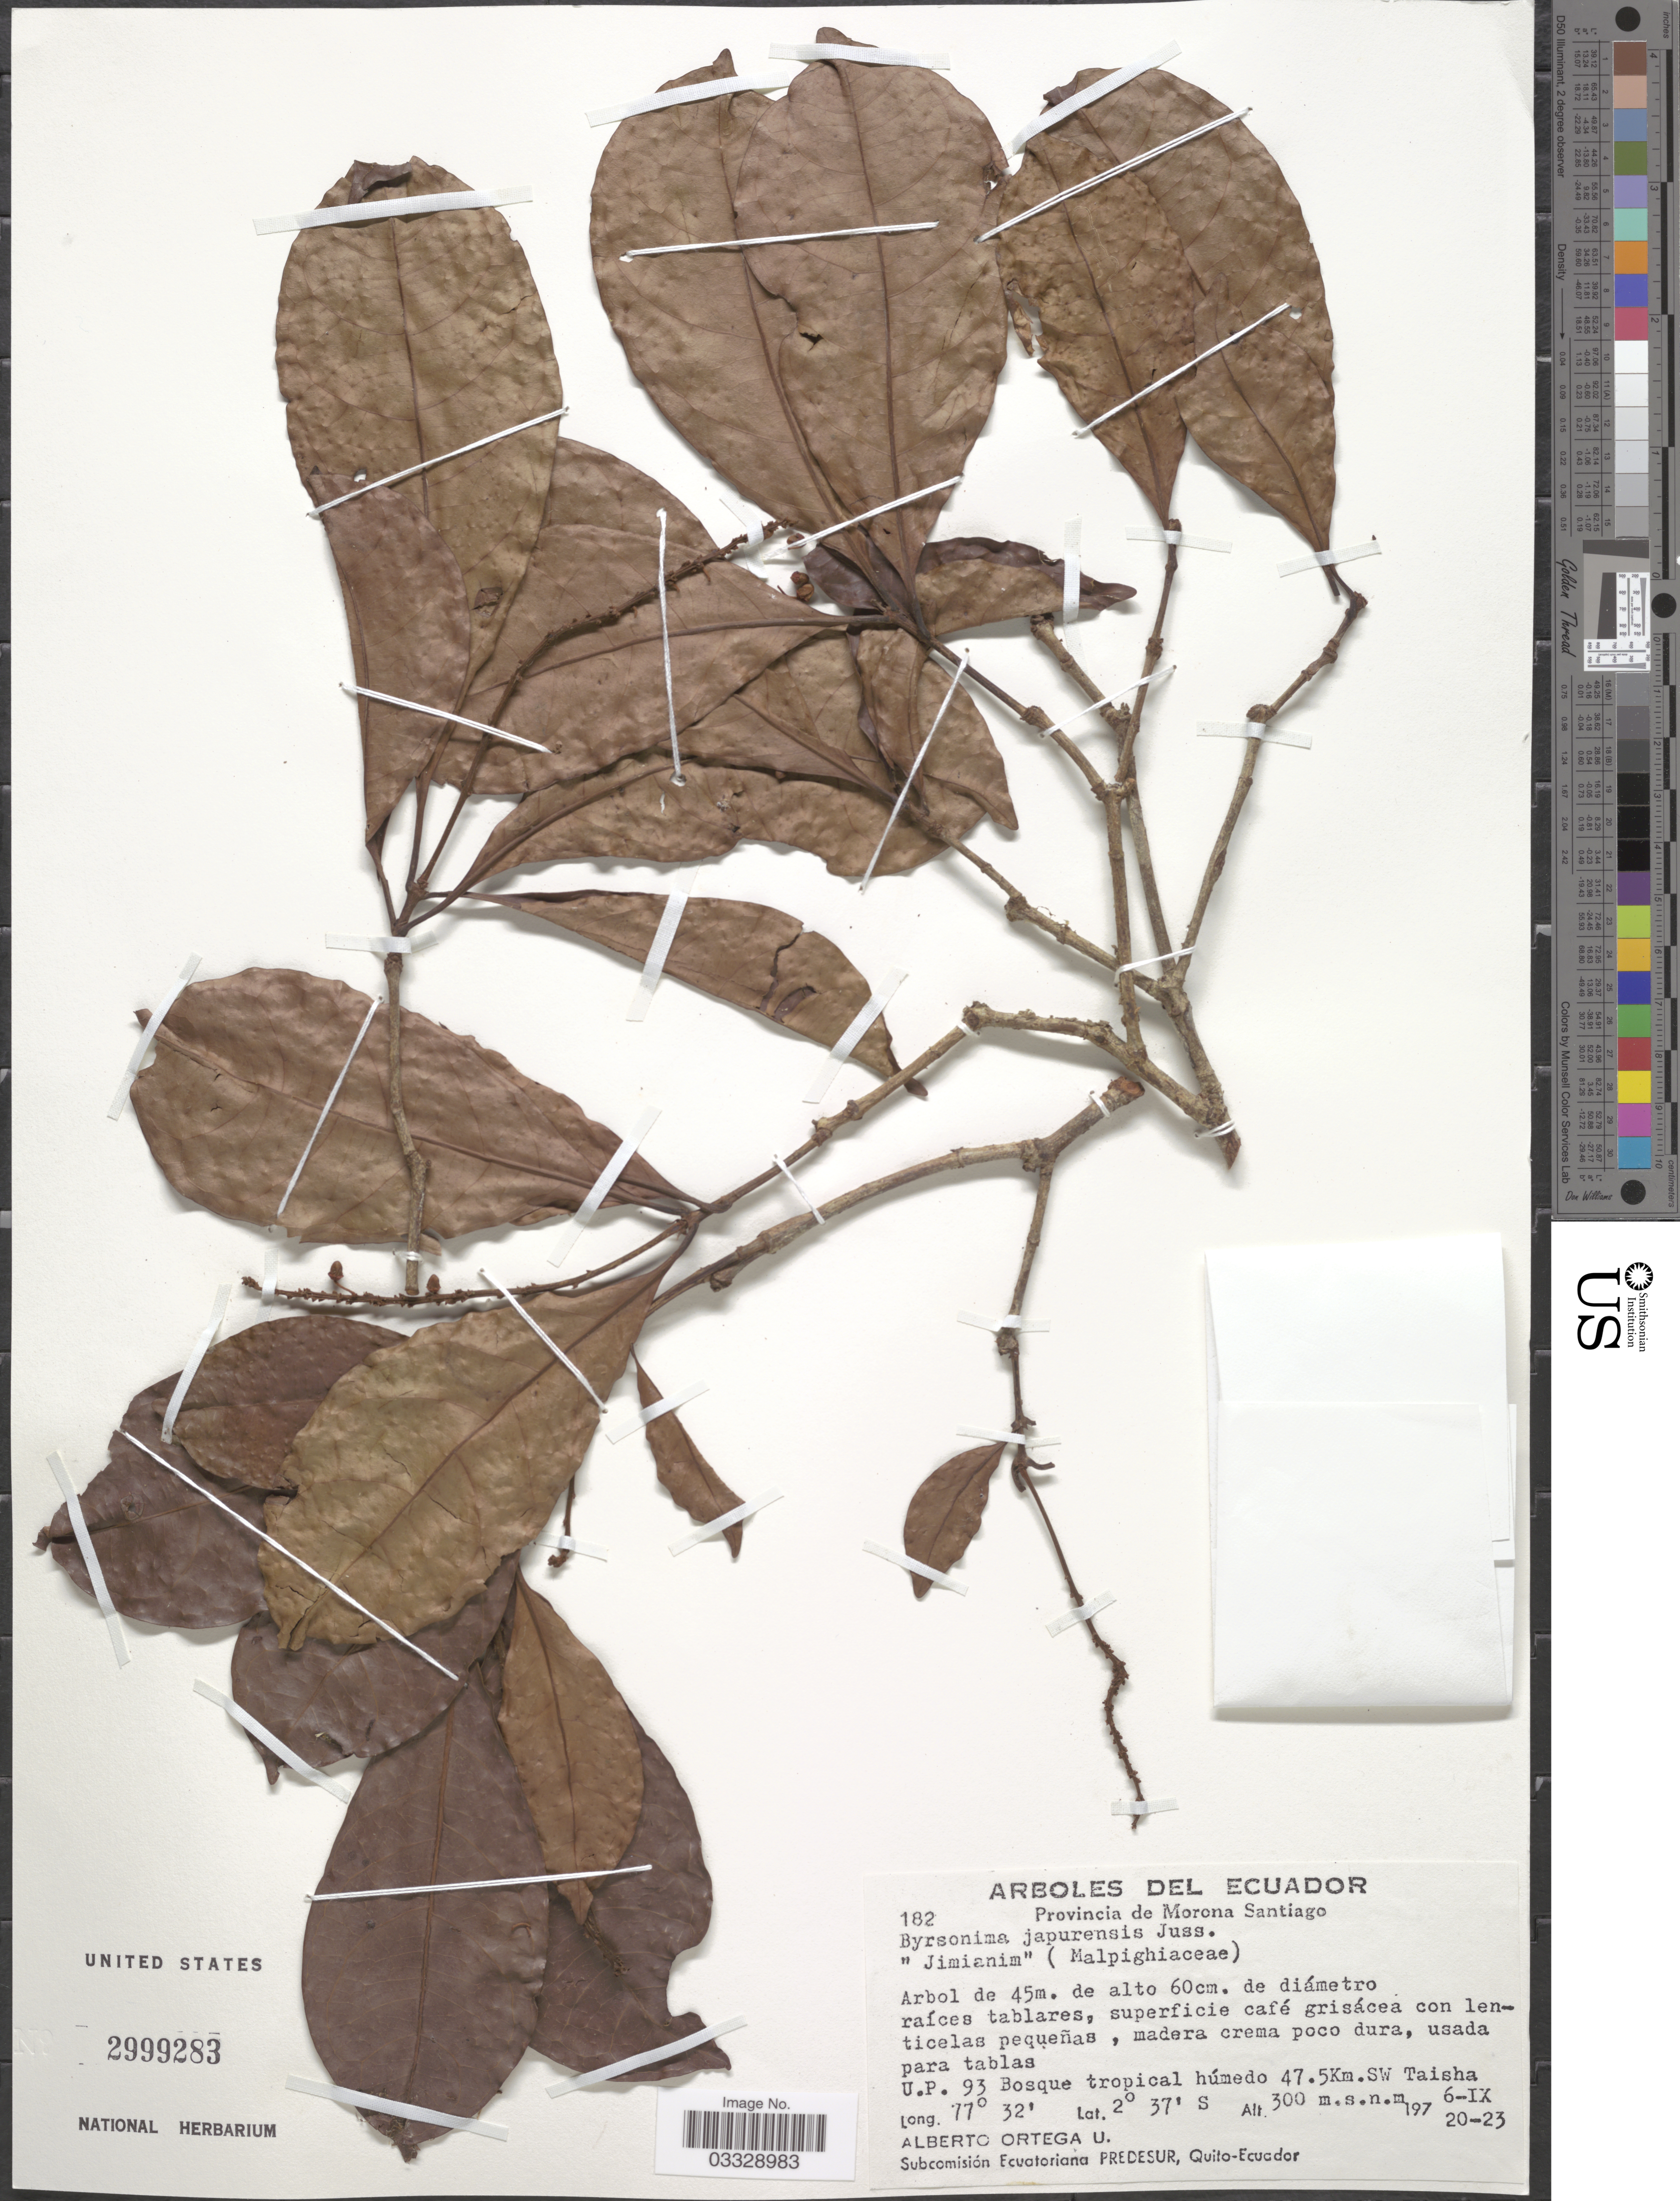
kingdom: Plantae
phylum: Tracheophyta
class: Magnoliopsida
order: Malpighiales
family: Malpighiaceae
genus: Byrsonima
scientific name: Byrsonima japurensis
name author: A. Juss.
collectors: A. T. Ortega U.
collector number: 182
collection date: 1976-09-20/1976-09-23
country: Ecuador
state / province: Morona-Santiago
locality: Provincia de Morona Santiago. U.P. 93 Bosque tropical húmedo 47.5 Km. SW Taisha.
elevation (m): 300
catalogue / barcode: US 2999283